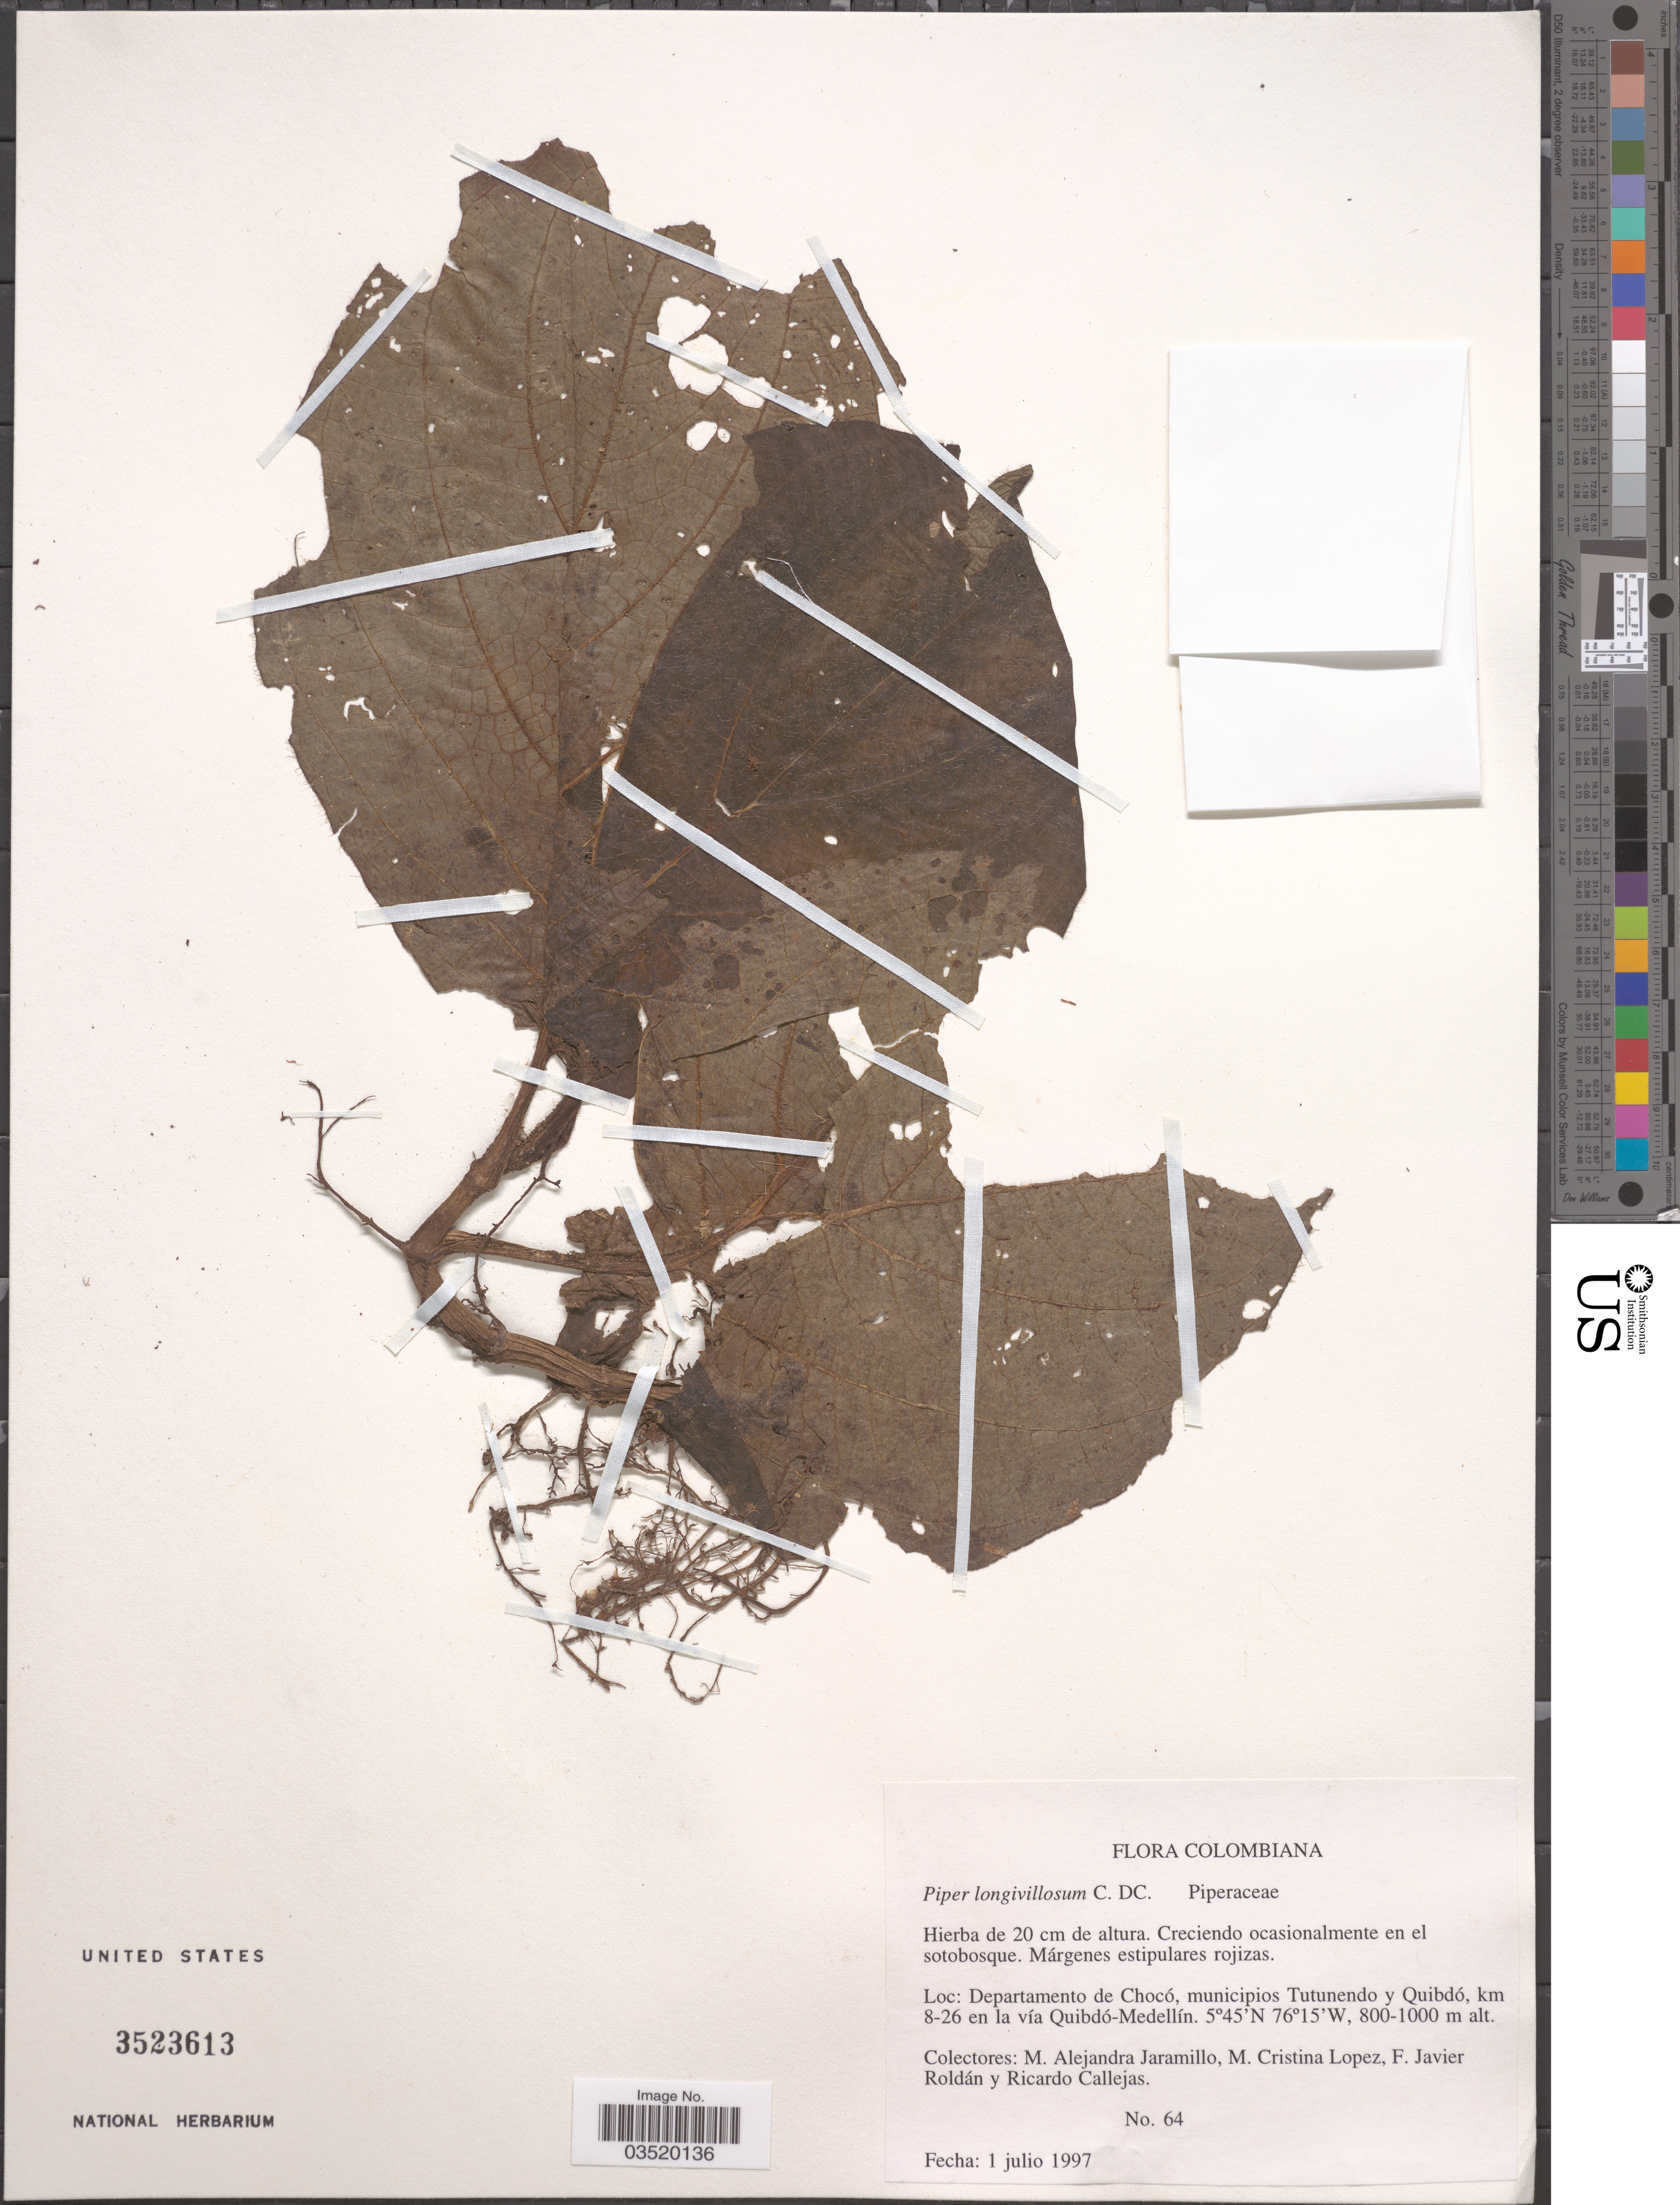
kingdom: Plantae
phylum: Tracheophyta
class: Magnoliopsida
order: Piperales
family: Piperaceae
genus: Piper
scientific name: Piper longivillosum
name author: Trel. & Yunck.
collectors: M. A. Jaramillo, M. Lopez, F. J. Roldán & R. Callejas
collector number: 64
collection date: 1997-07-01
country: Colombia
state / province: Chocó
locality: Departamento de Chocó, municipios Tutunendo y Quibdó, km 8-26 en la vía Quibdó-Medellín.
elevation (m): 800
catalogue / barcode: US 3523613